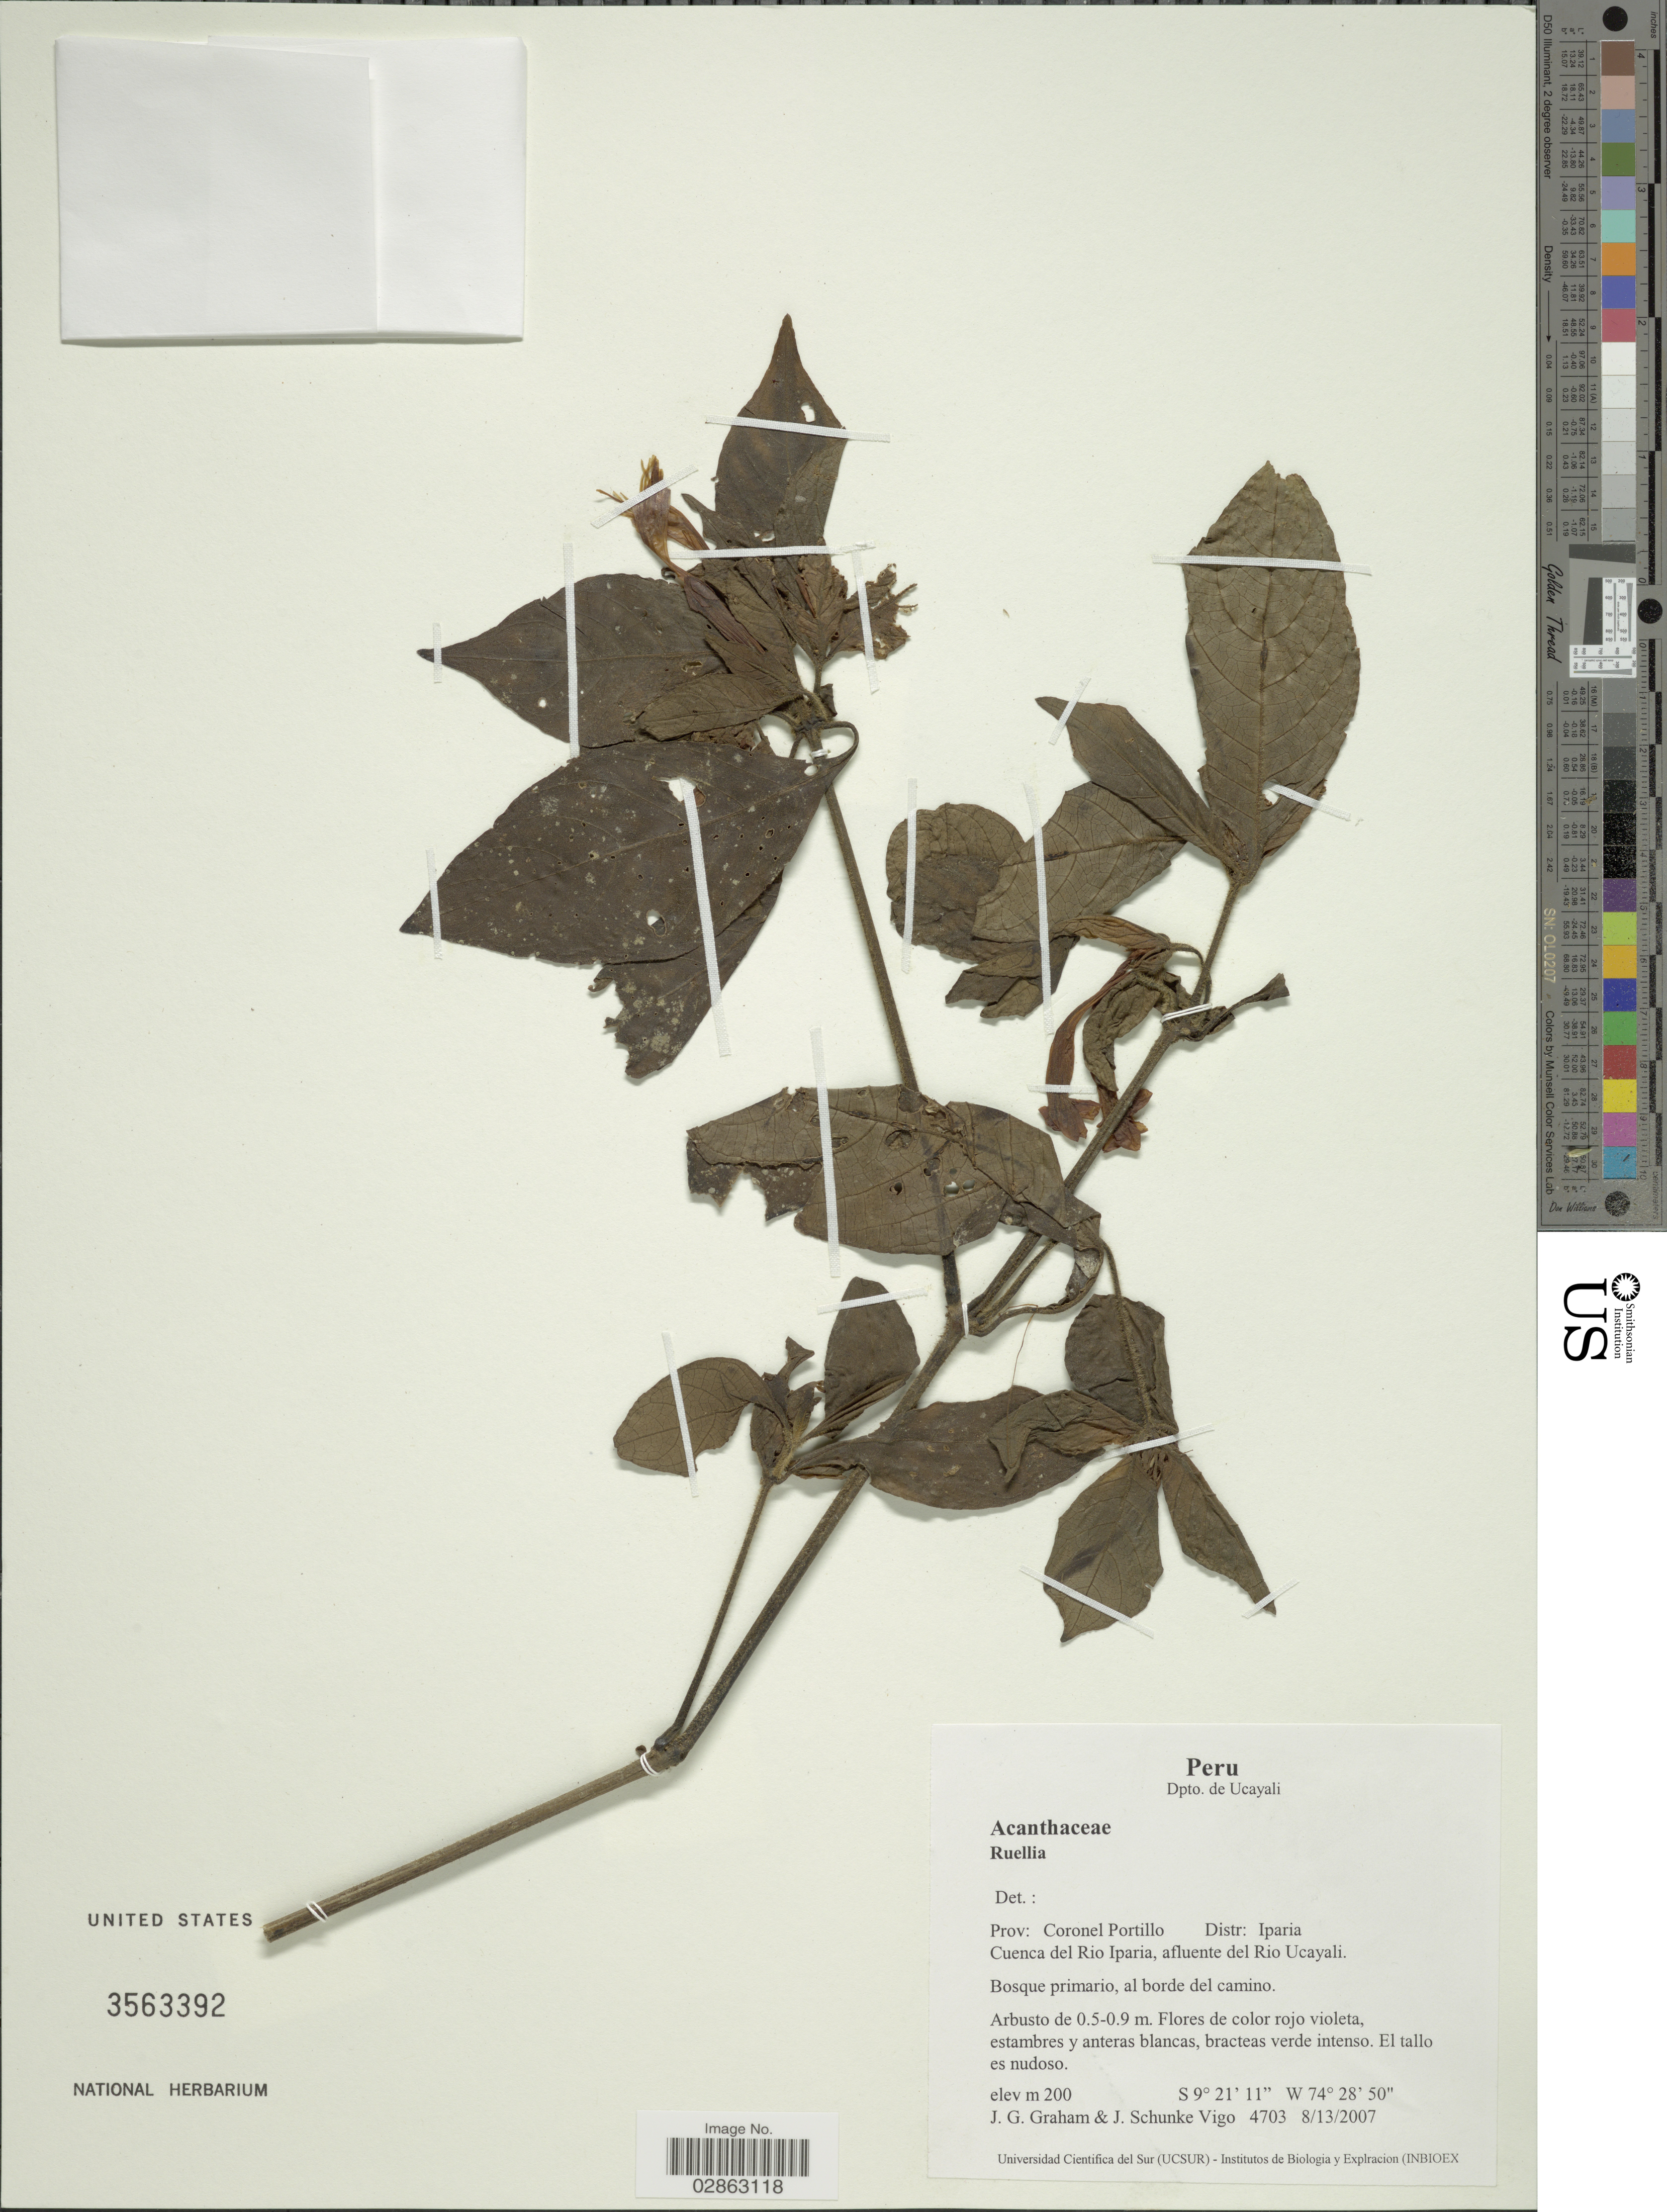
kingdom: Plantae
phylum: Tracheophyta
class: Magnoliopsida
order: Lamiales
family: Acanthaceae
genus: Ruellia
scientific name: Ruellia sp.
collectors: J. Graham & J. Schunke Vigo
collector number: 4703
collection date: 2007-08-13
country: Peru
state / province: Ucayali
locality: Dpto. de Ucayali. Prov: Coronel Portillo. Distr: Iparia. Cuenca del Rio Iparia, afluente del Rio Ucayali.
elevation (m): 200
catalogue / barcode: US 3563392